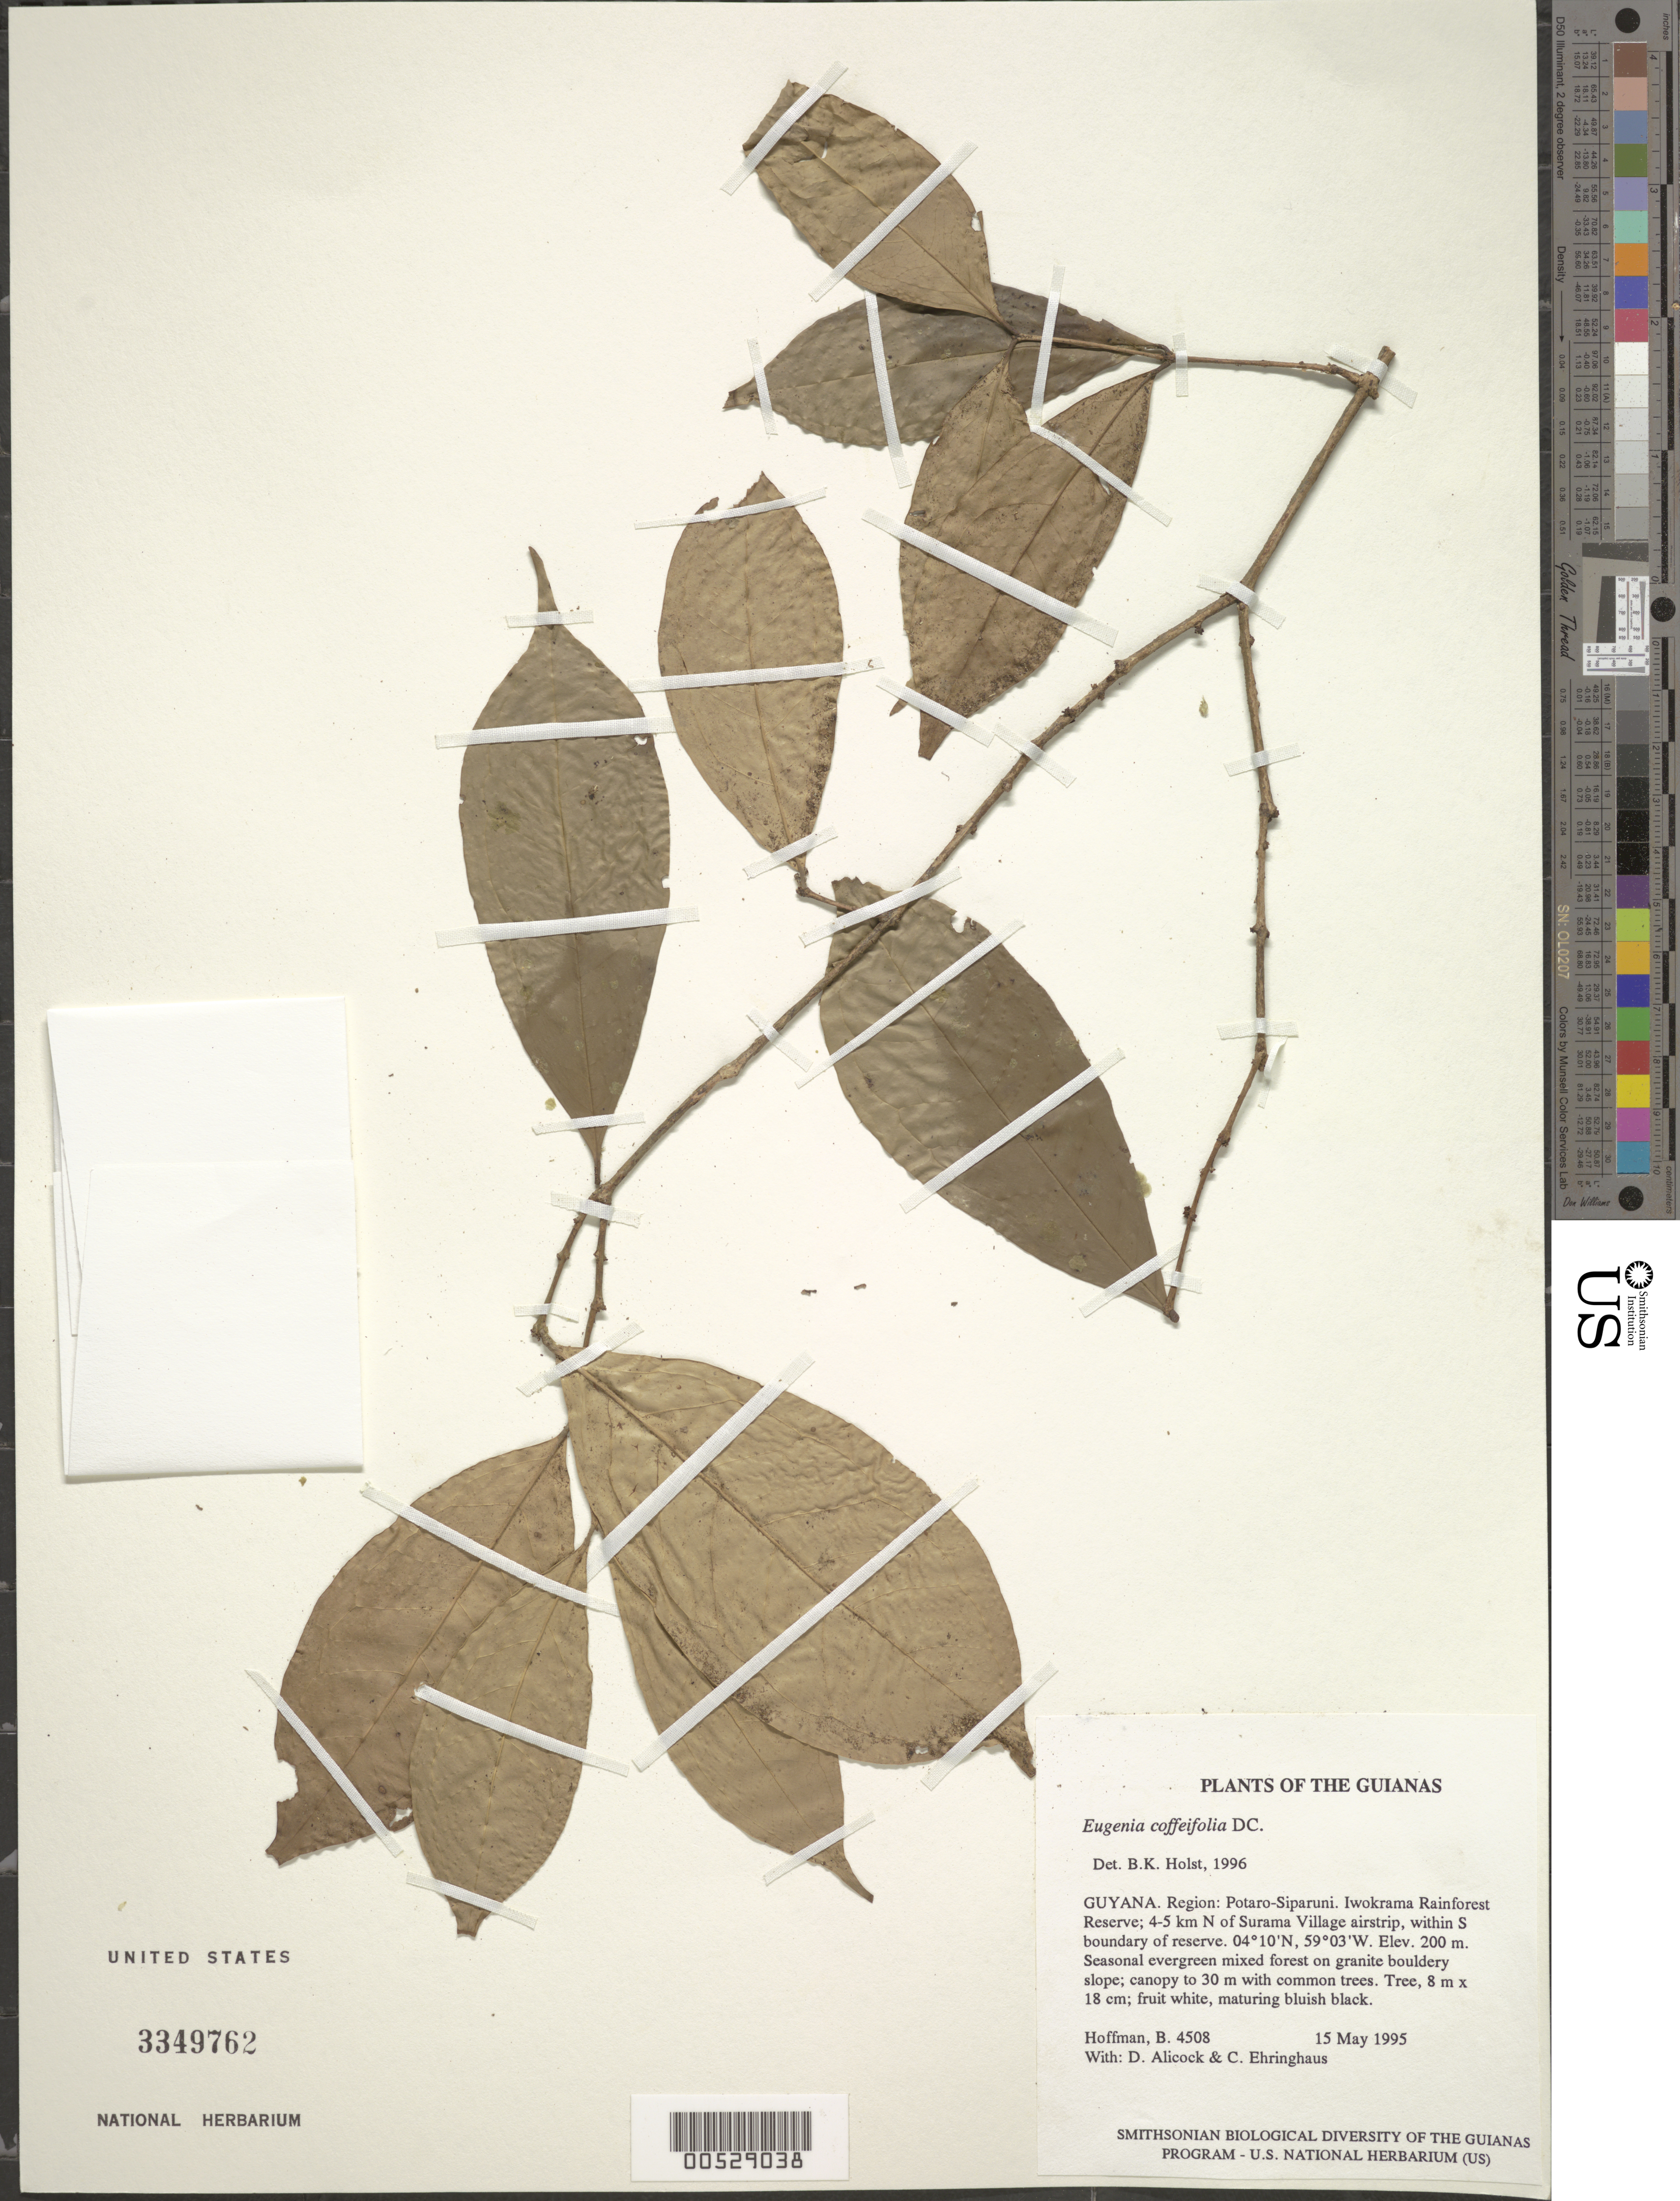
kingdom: Plantae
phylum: Tracheophyta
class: Magnoliopsida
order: Myrtales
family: Myrtaceae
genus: Eugenia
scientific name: Eugenia sinemariensis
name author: Aubl.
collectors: B. Hoffman, D. Allicock & C. Ehringhaus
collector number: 4508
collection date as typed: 15 May 1995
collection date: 1995-05-15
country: Guyana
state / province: Potaro-Siparuni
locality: Iwokrama Rainforest Reserve; 4-5 km N of Surama village airstrip, within S boundary of reserve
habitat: Seasonal evergreen mixed forest on granite bouldery slope; canopy to 30 m with common trees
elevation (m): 200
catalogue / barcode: US 3349762